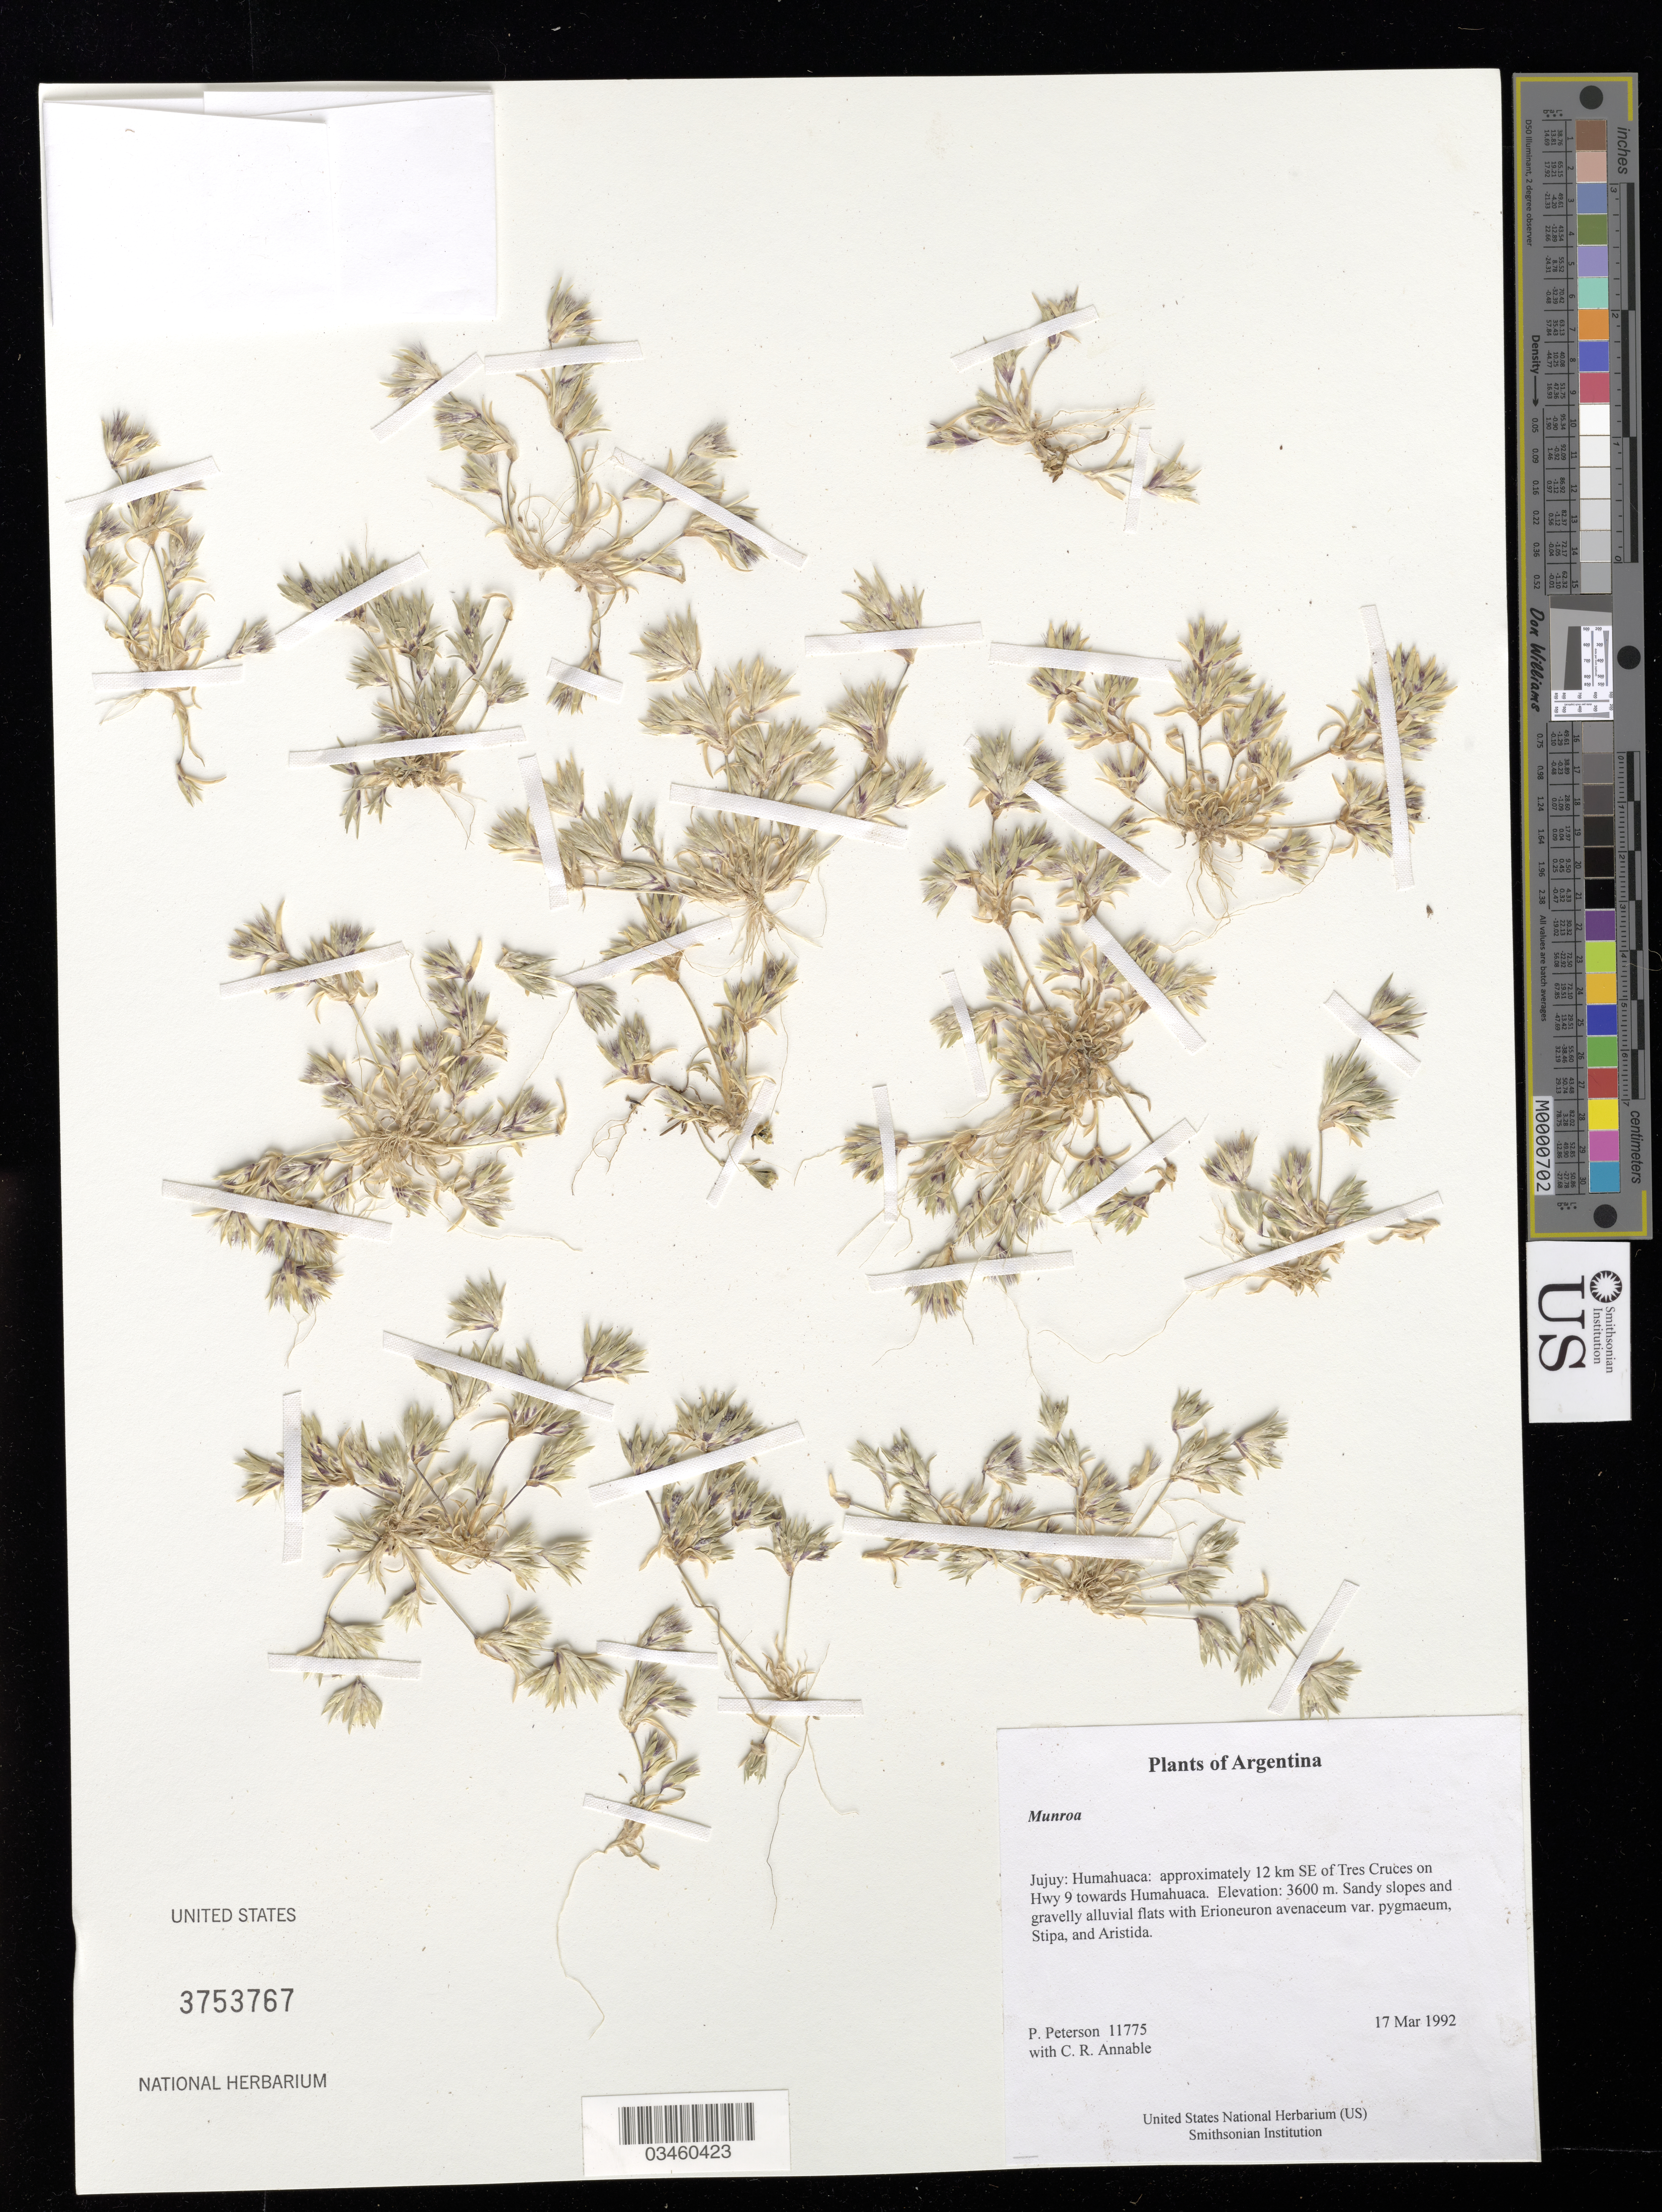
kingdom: Plantae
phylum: Tracheophyta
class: Liliopsida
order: Poales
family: Poaceae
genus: Munroa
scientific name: Munroa sp.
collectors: P. M. Peterson & C. R. Annable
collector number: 11775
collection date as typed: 17 Mar 1992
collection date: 1992-03-17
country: Argentina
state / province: Jujuy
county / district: Humahuaca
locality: approximately 12 km SE of Tres Cruces on Hwy 9 towards Humahuaca.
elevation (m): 3600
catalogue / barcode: US 3753767